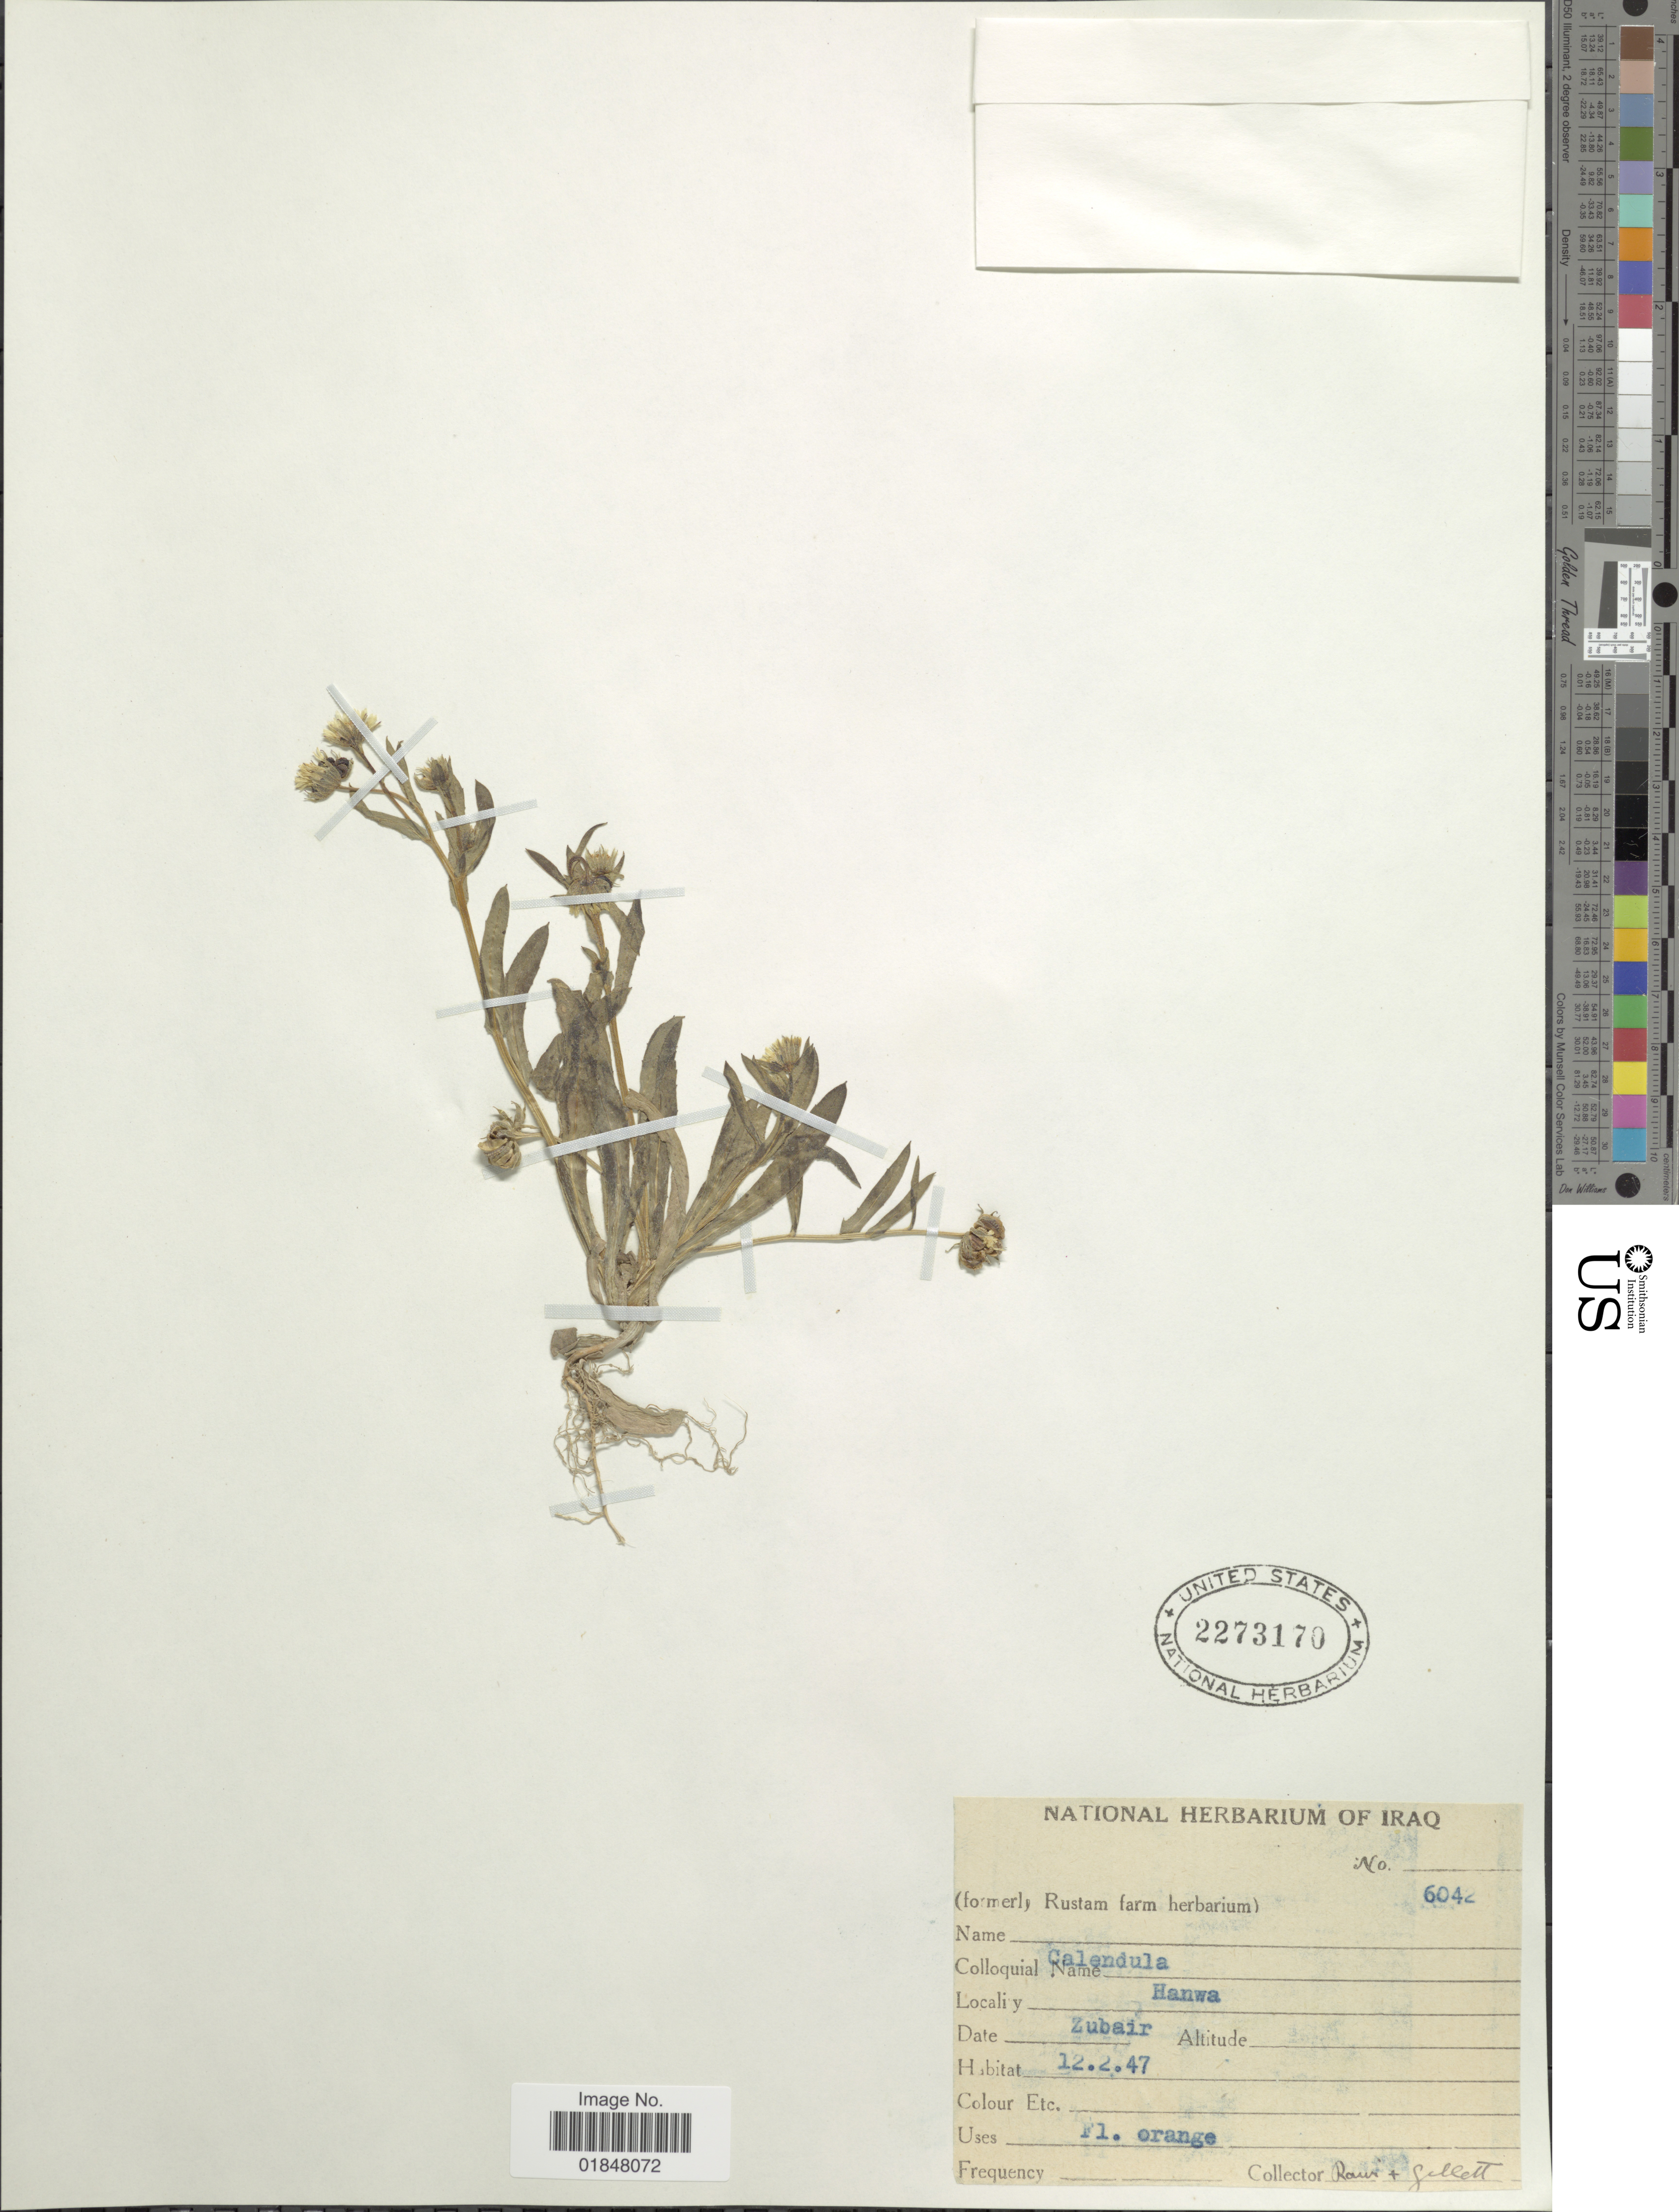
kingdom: Plantae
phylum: Tracheophyta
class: Magnoliopsida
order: Asterales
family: Asteraceae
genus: Calendula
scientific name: Calendula sp.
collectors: -. Rawi & Gillett, --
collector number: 6042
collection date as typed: Transcribed d/m/y: 12/2/47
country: Iraq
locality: Hanwa, Zubair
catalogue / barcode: US 2273170